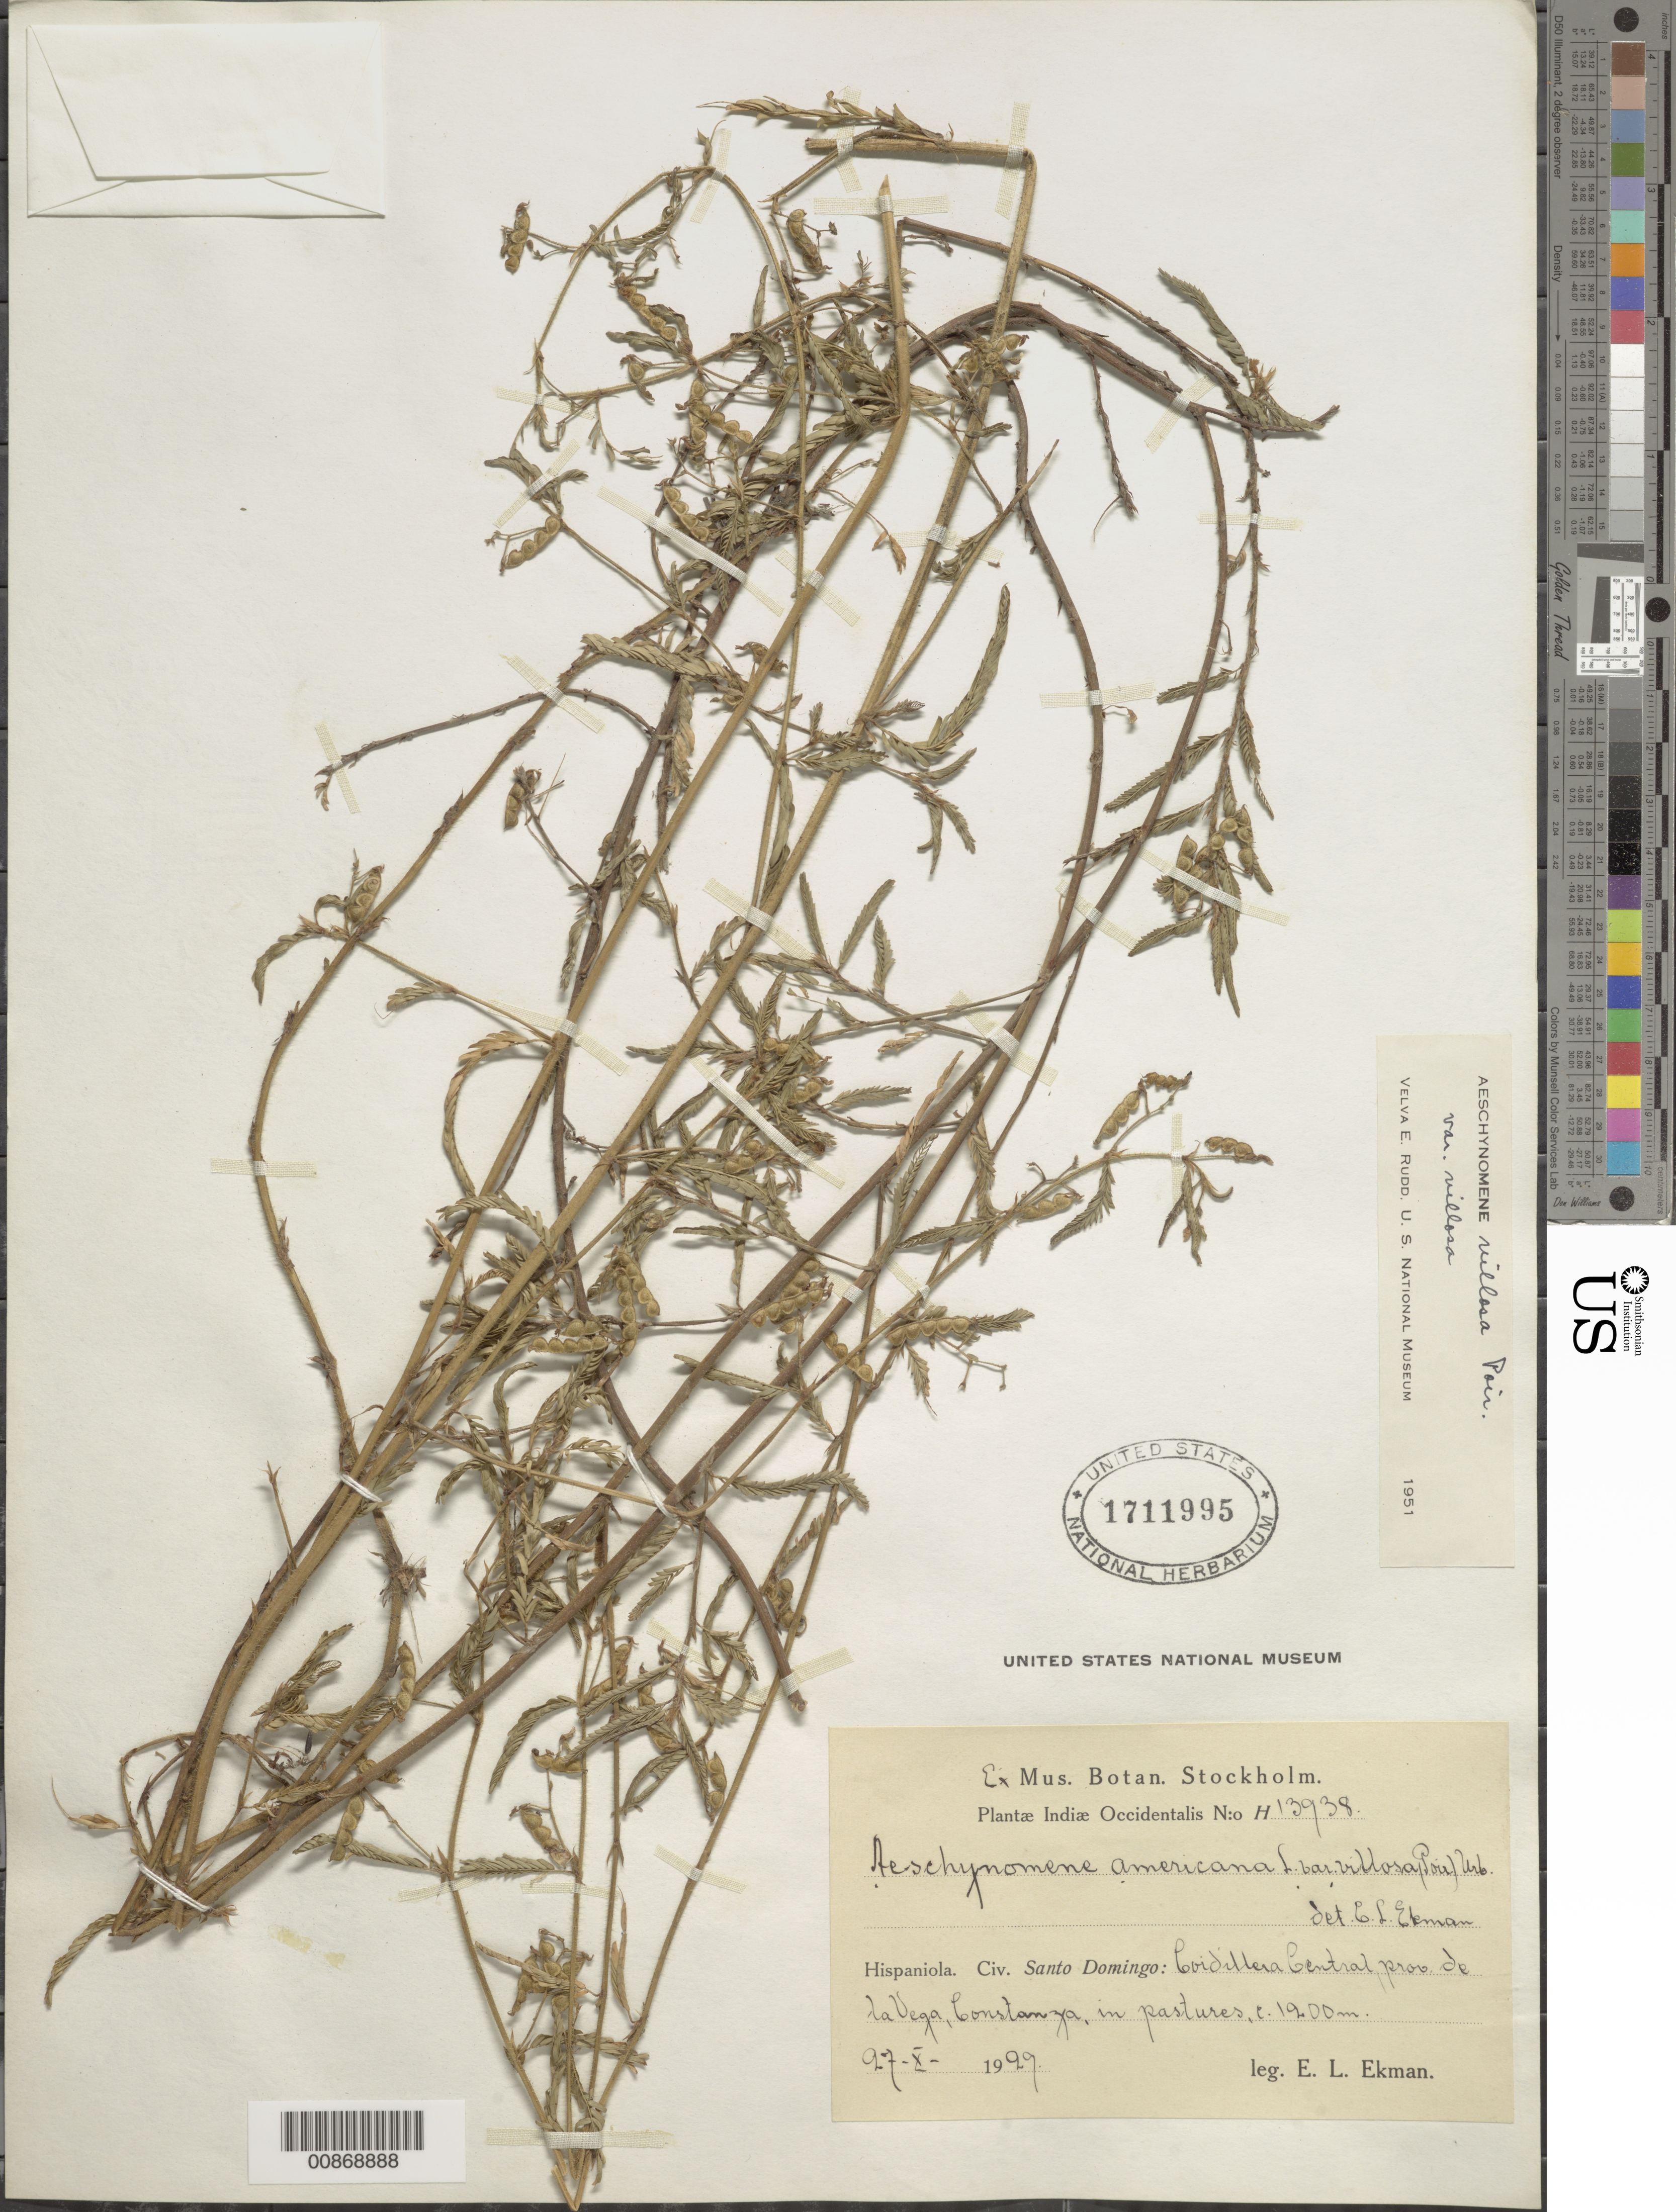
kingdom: Plantae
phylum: Tracheophyta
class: Magnoliopsida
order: Fabales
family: Fabaceae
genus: Aeschynomene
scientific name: Aeschynomene villosa var. villosa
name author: Poir.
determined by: Rudd, V. E.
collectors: E. L. Ekman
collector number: H 13938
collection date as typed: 27 Oct 1929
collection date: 1929-10-27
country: Dominican Republic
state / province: La Vega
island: Hispaniola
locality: Cordillera Central, Constanza.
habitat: In pastures.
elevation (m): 1200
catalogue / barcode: US 1711995